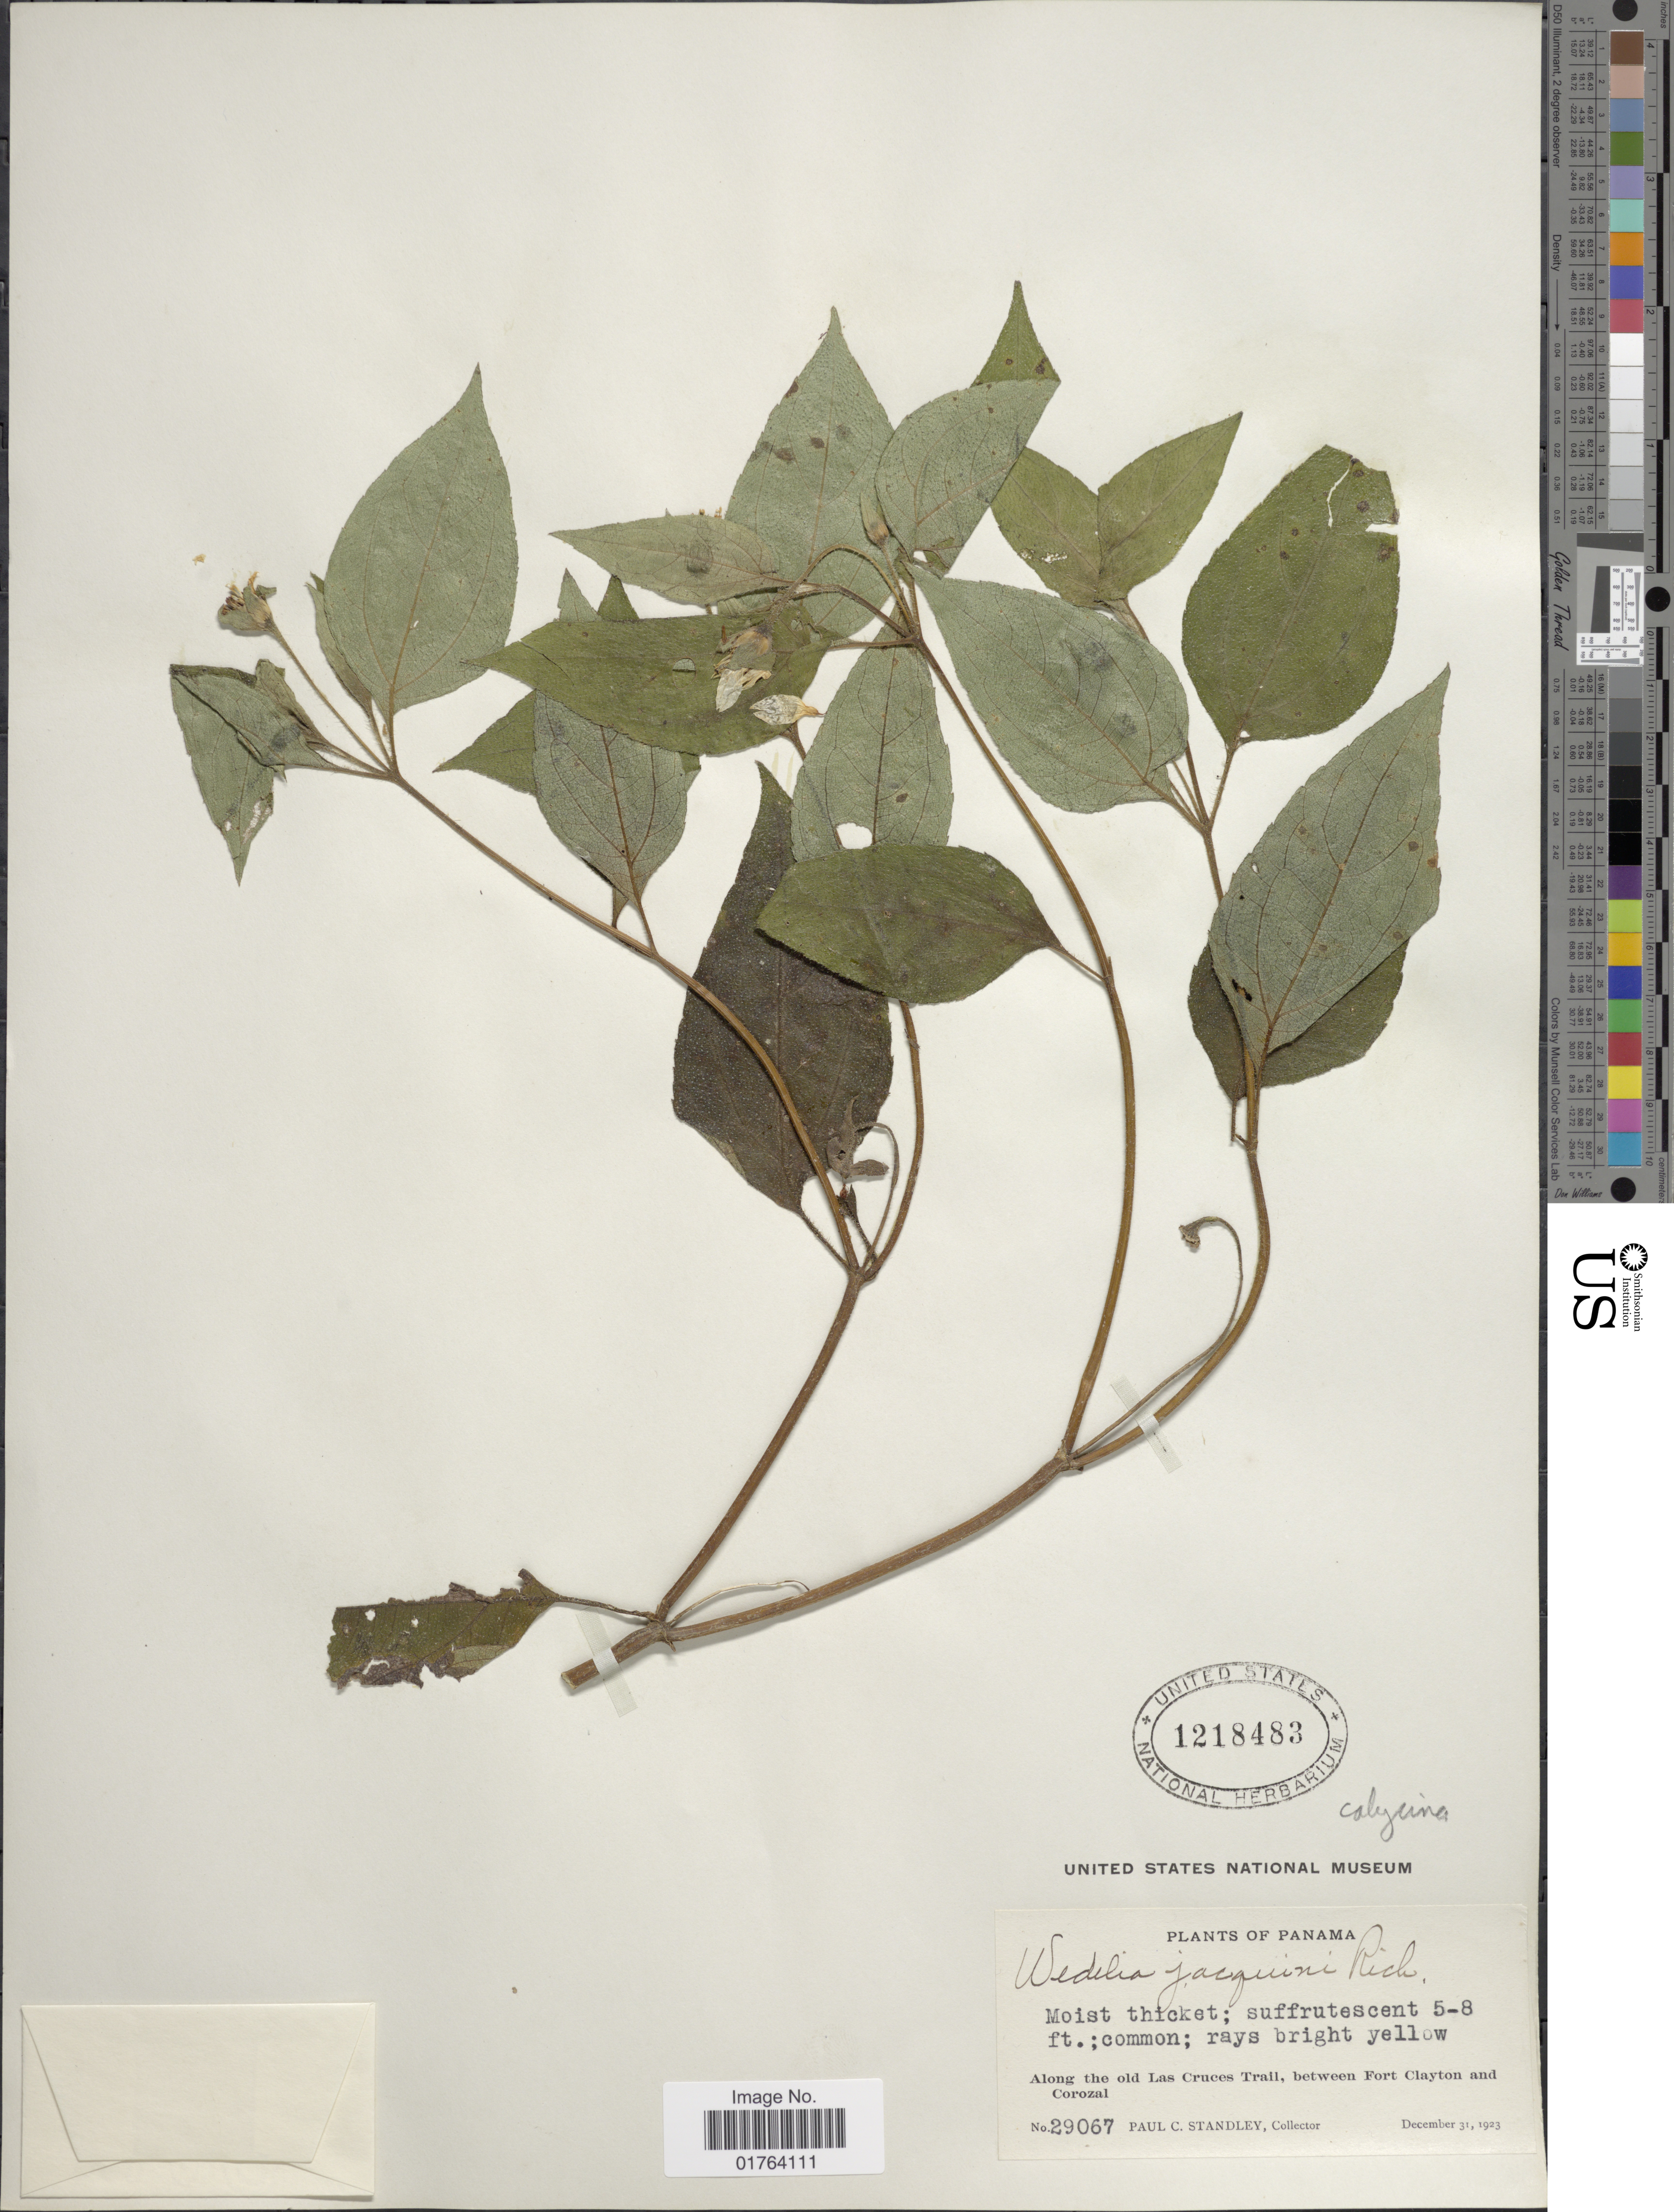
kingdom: Plantae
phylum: Tracheophyta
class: Magnoliopsida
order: Asterales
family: Asteraceae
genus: Wedelia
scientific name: Wedelia calycina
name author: Rich.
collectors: P. C. Standley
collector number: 29067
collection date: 1923-12-31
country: Panama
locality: Along the old Las Cruces Trail, between Fort Clayton and Corozal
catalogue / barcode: US 1218483